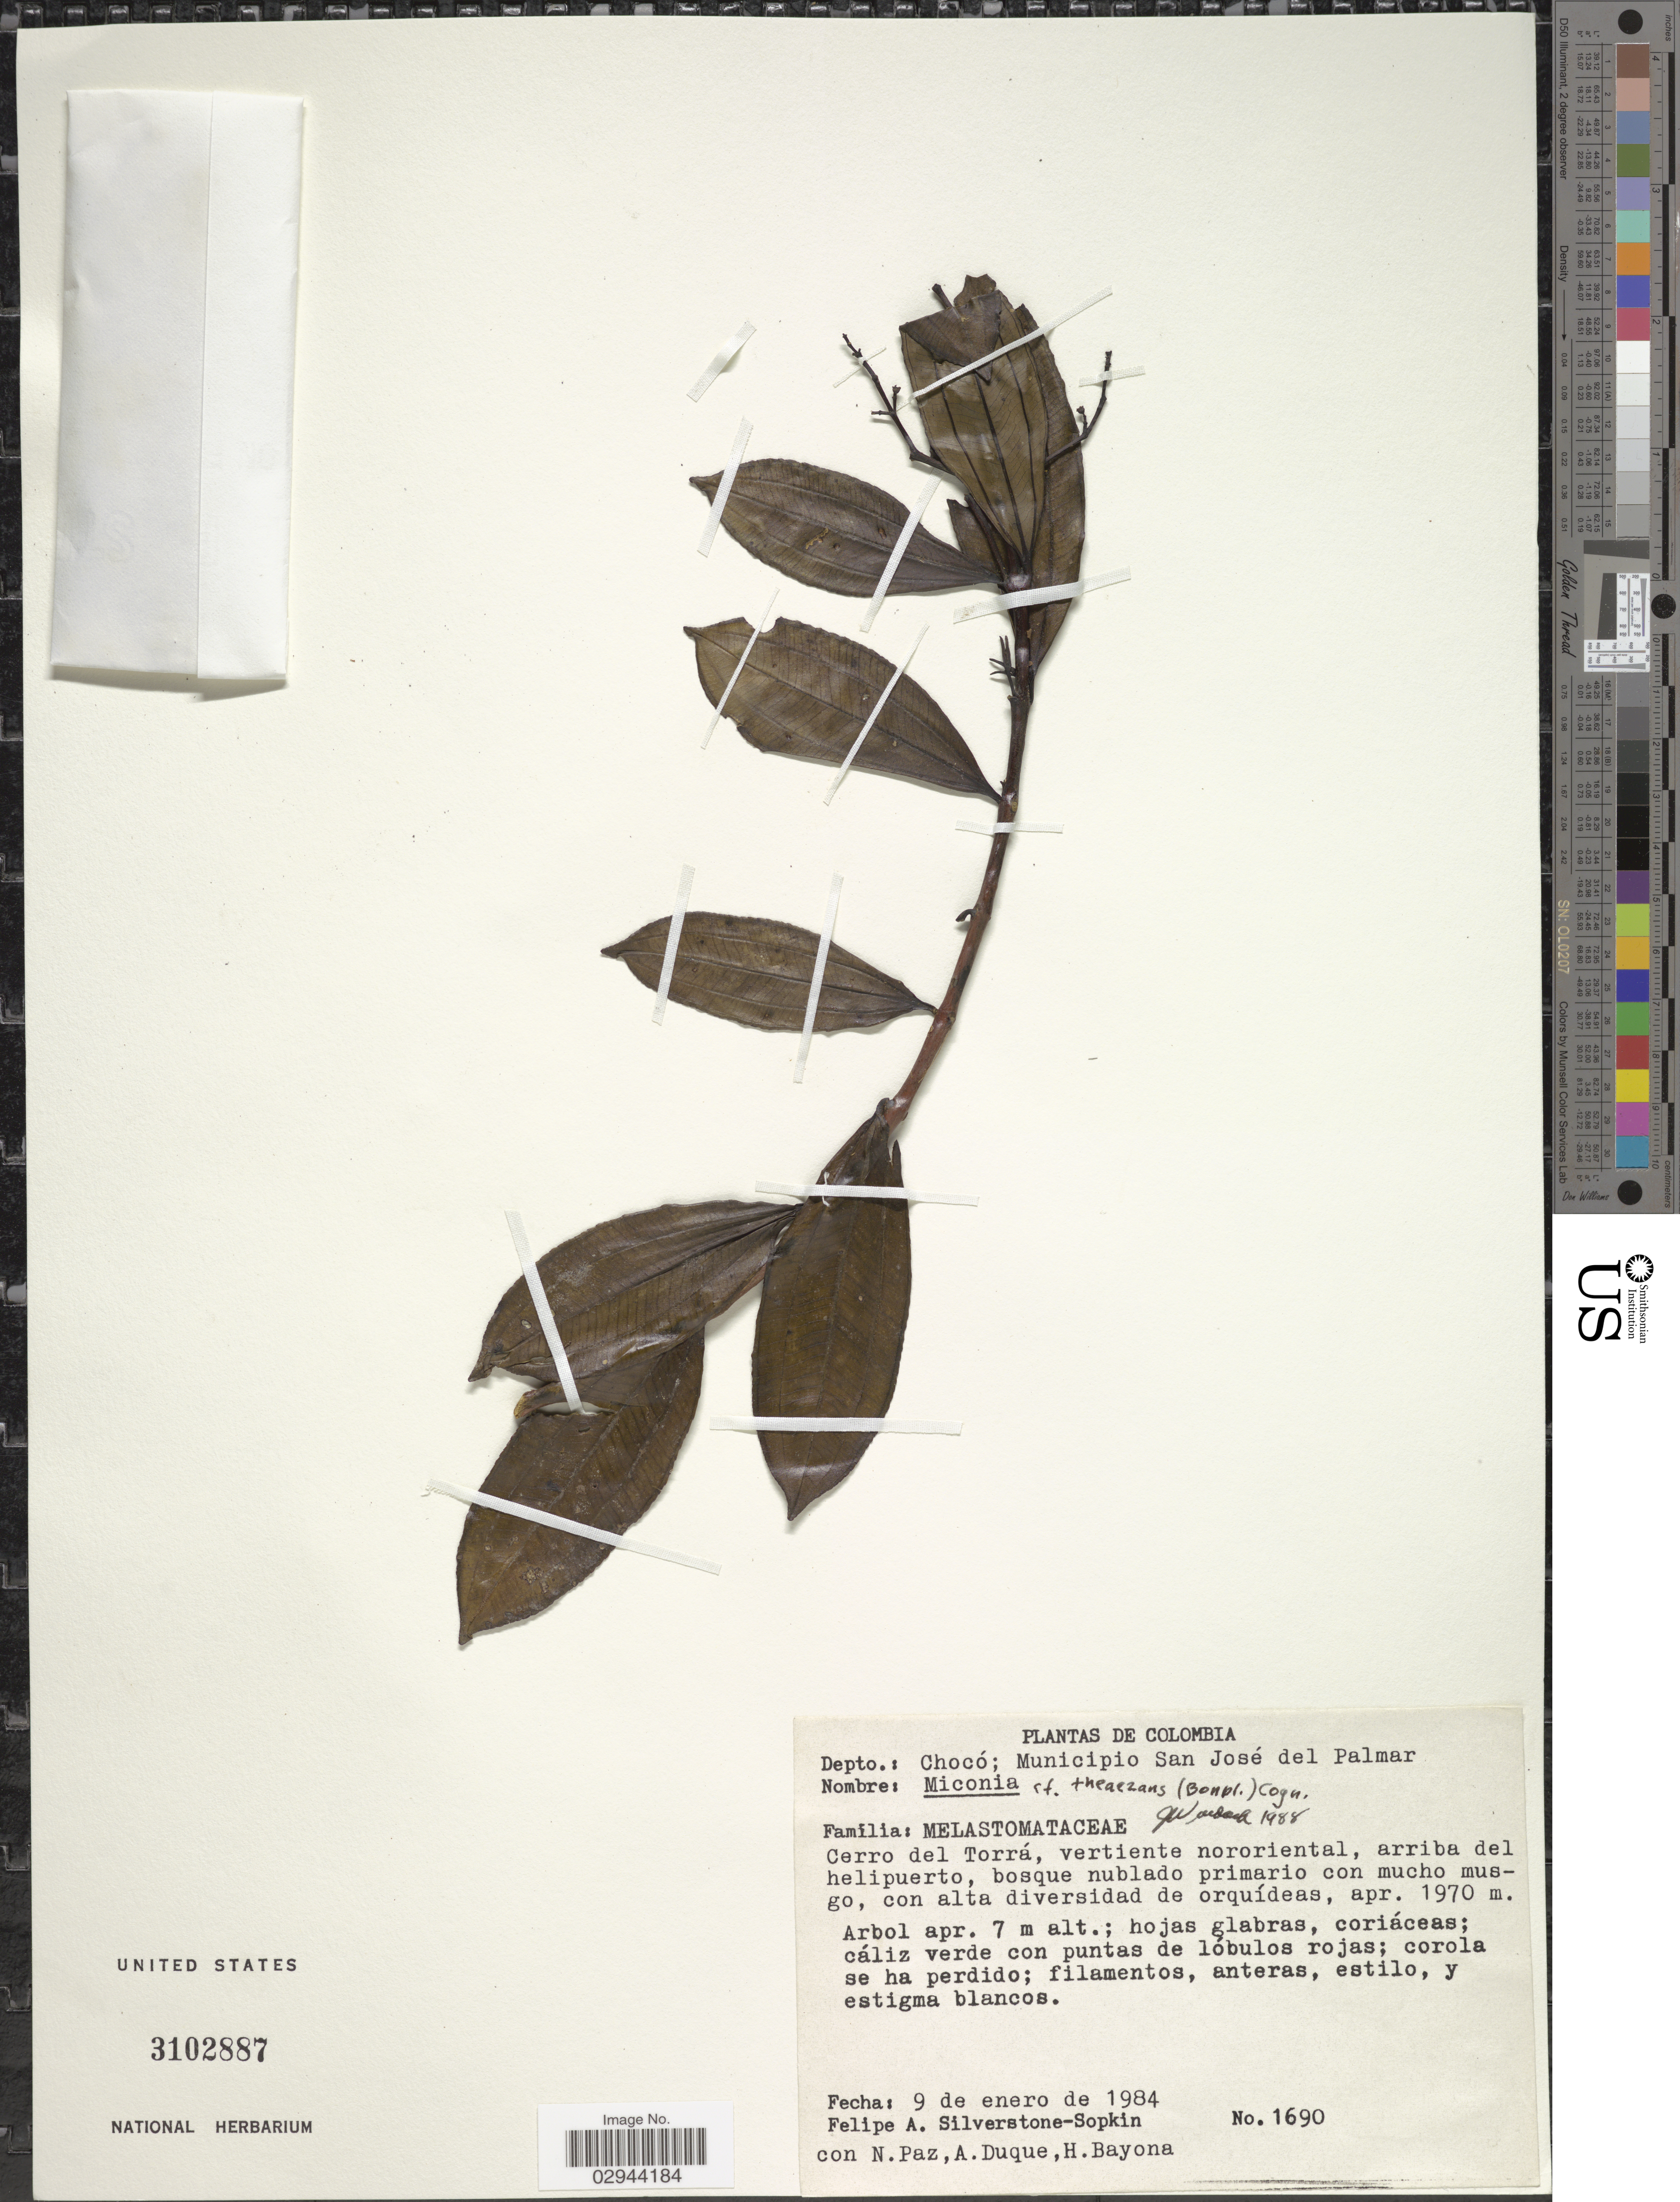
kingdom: Plantae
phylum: Tracheophyta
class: Magnoliopsida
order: Myrtales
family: Melastomataceae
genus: Miconia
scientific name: Miconia theizans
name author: (Bonpl.) Cogn.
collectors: P. A. Silverstone-Sopkin, N. Paz, A. Duque & H. Bayona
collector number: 1690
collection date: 1984-01-09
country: Colombia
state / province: Chocó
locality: Municipio San José del Palmar, Cerro del Torrá, vertiente nororiental, arriba del helipuerto.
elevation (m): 1970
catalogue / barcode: US 3102887